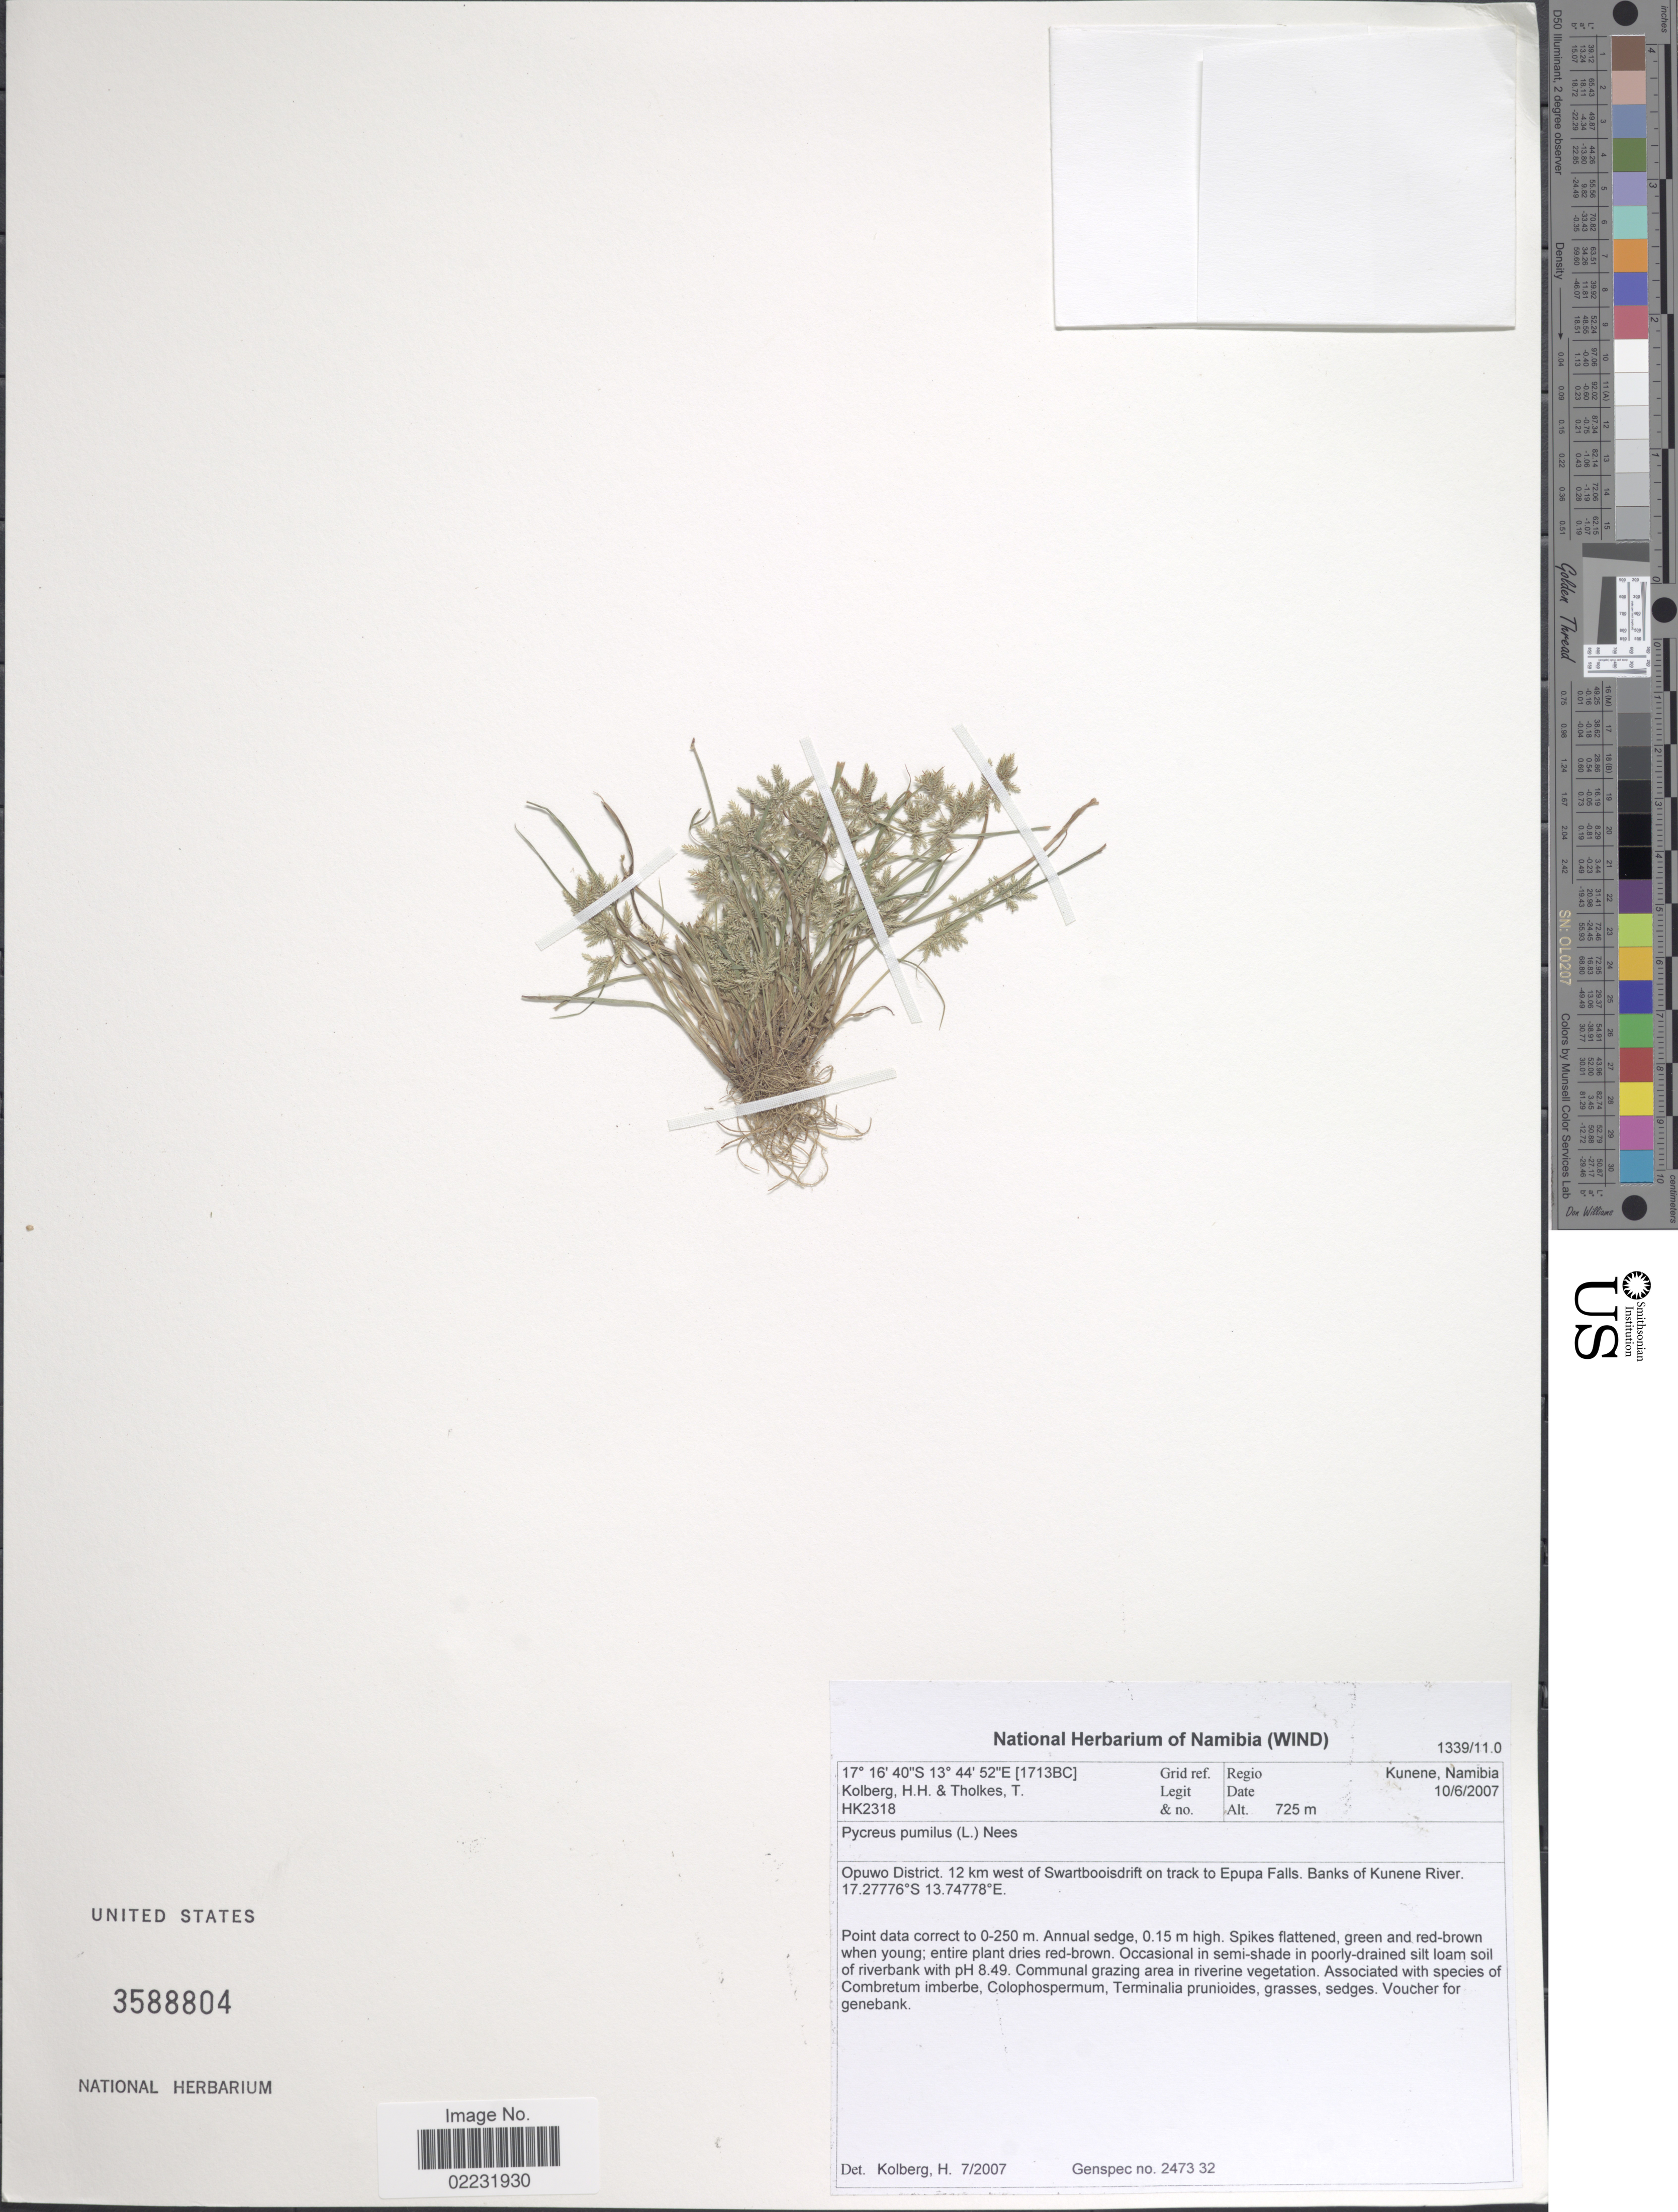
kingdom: Plantae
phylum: Tracheophyta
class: Liliopsida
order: Poales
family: Cyperaceae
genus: Cyperus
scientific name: Cyperus pumilus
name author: L.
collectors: H. H. Kolberg & T. Tholkes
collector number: HK2318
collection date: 2007-06-10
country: Namibia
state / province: Kunene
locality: Regio Kunene, Namibia, Grid Ref. [1713BC], Opuwo District, 12 km west of Swartbooisdrift on track to Epupa Fallas, Banks of Kunene River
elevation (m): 725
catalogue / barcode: US 3588804